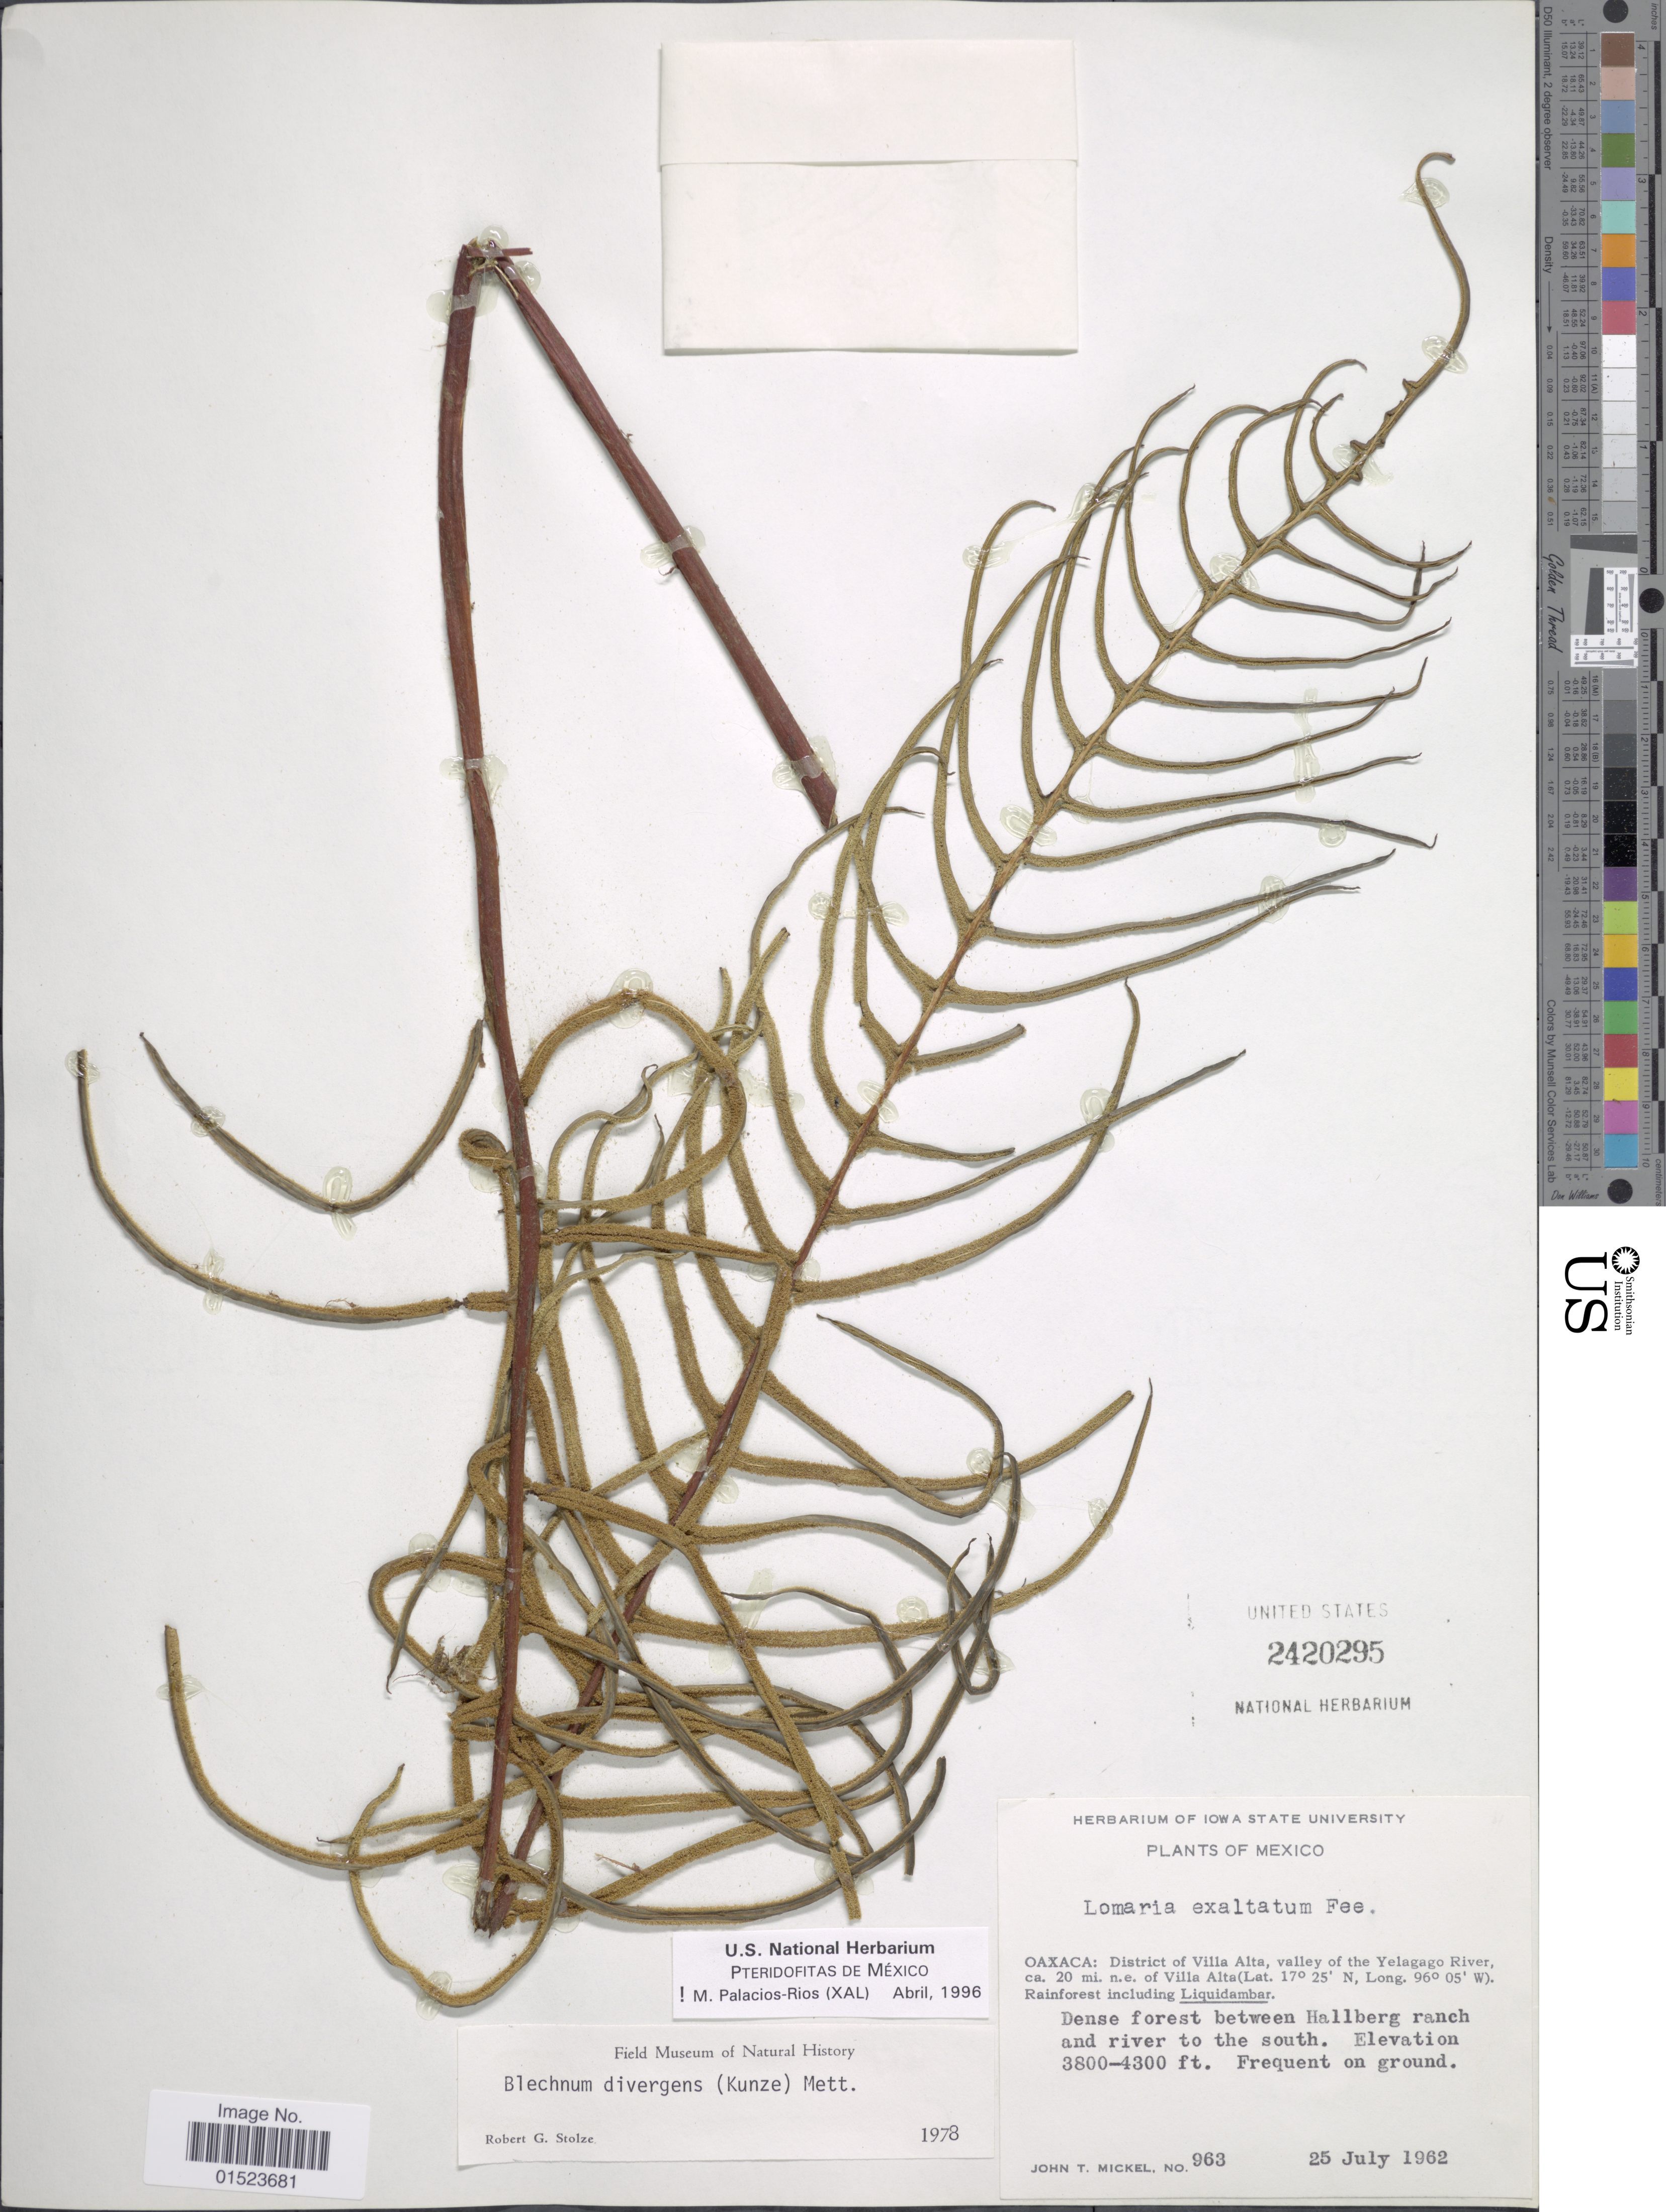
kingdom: Plantae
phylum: Tracheophyta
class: Polypodiopsida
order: Polypodiales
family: Blechnaceae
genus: Blechnum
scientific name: Blechnum divergens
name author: (Kunze) Mett.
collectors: J. T. Mickel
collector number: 963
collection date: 1962-07-25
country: Mexico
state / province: Oaxaca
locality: District of Villa Alta, valley of the Yelagago River, ca. 20 mi. n.e. of Villa Alta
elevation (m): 1158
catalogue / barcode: US 2420295